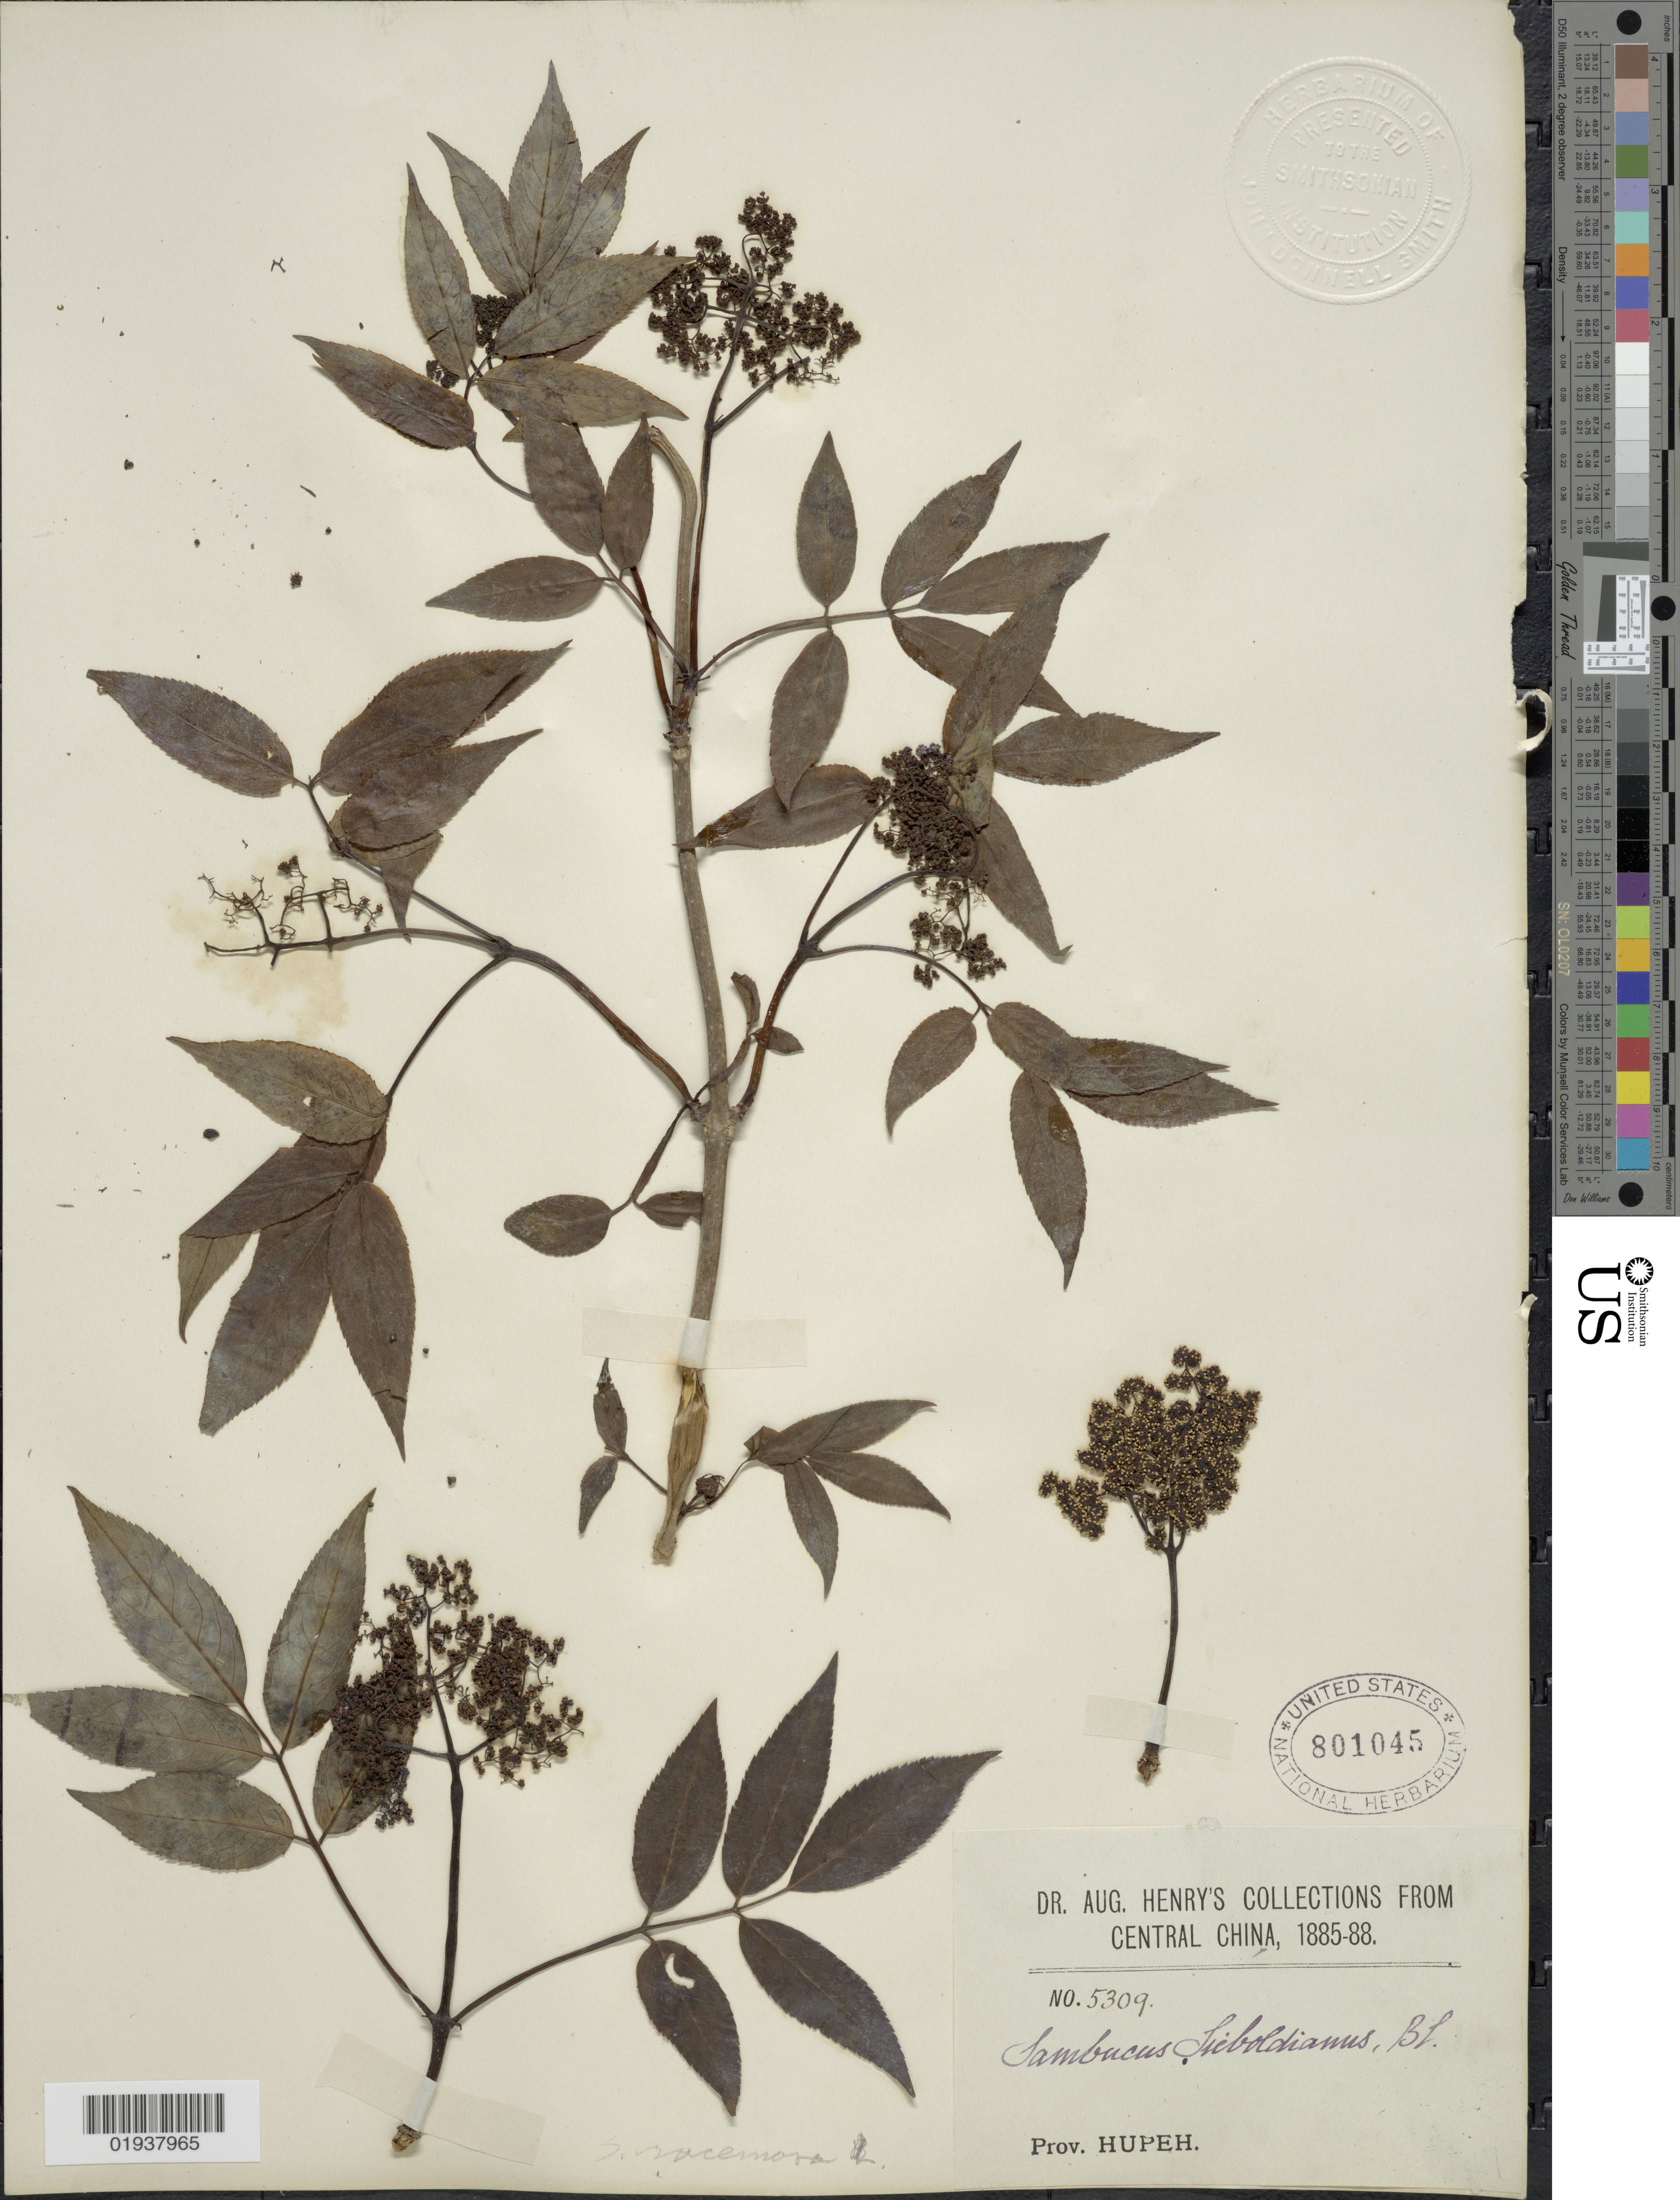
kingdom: Plantae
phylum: Tracheophyta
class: Magnoliopsida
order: Dipsacales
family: Viburnaceae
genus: Sambucus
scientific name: Sambucus racemosa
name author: L.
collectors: A. Henry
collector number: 5309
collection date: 1885/1888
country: China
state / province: Hubei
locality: Central China, Prov. Hupeh.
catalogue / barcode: US 801045